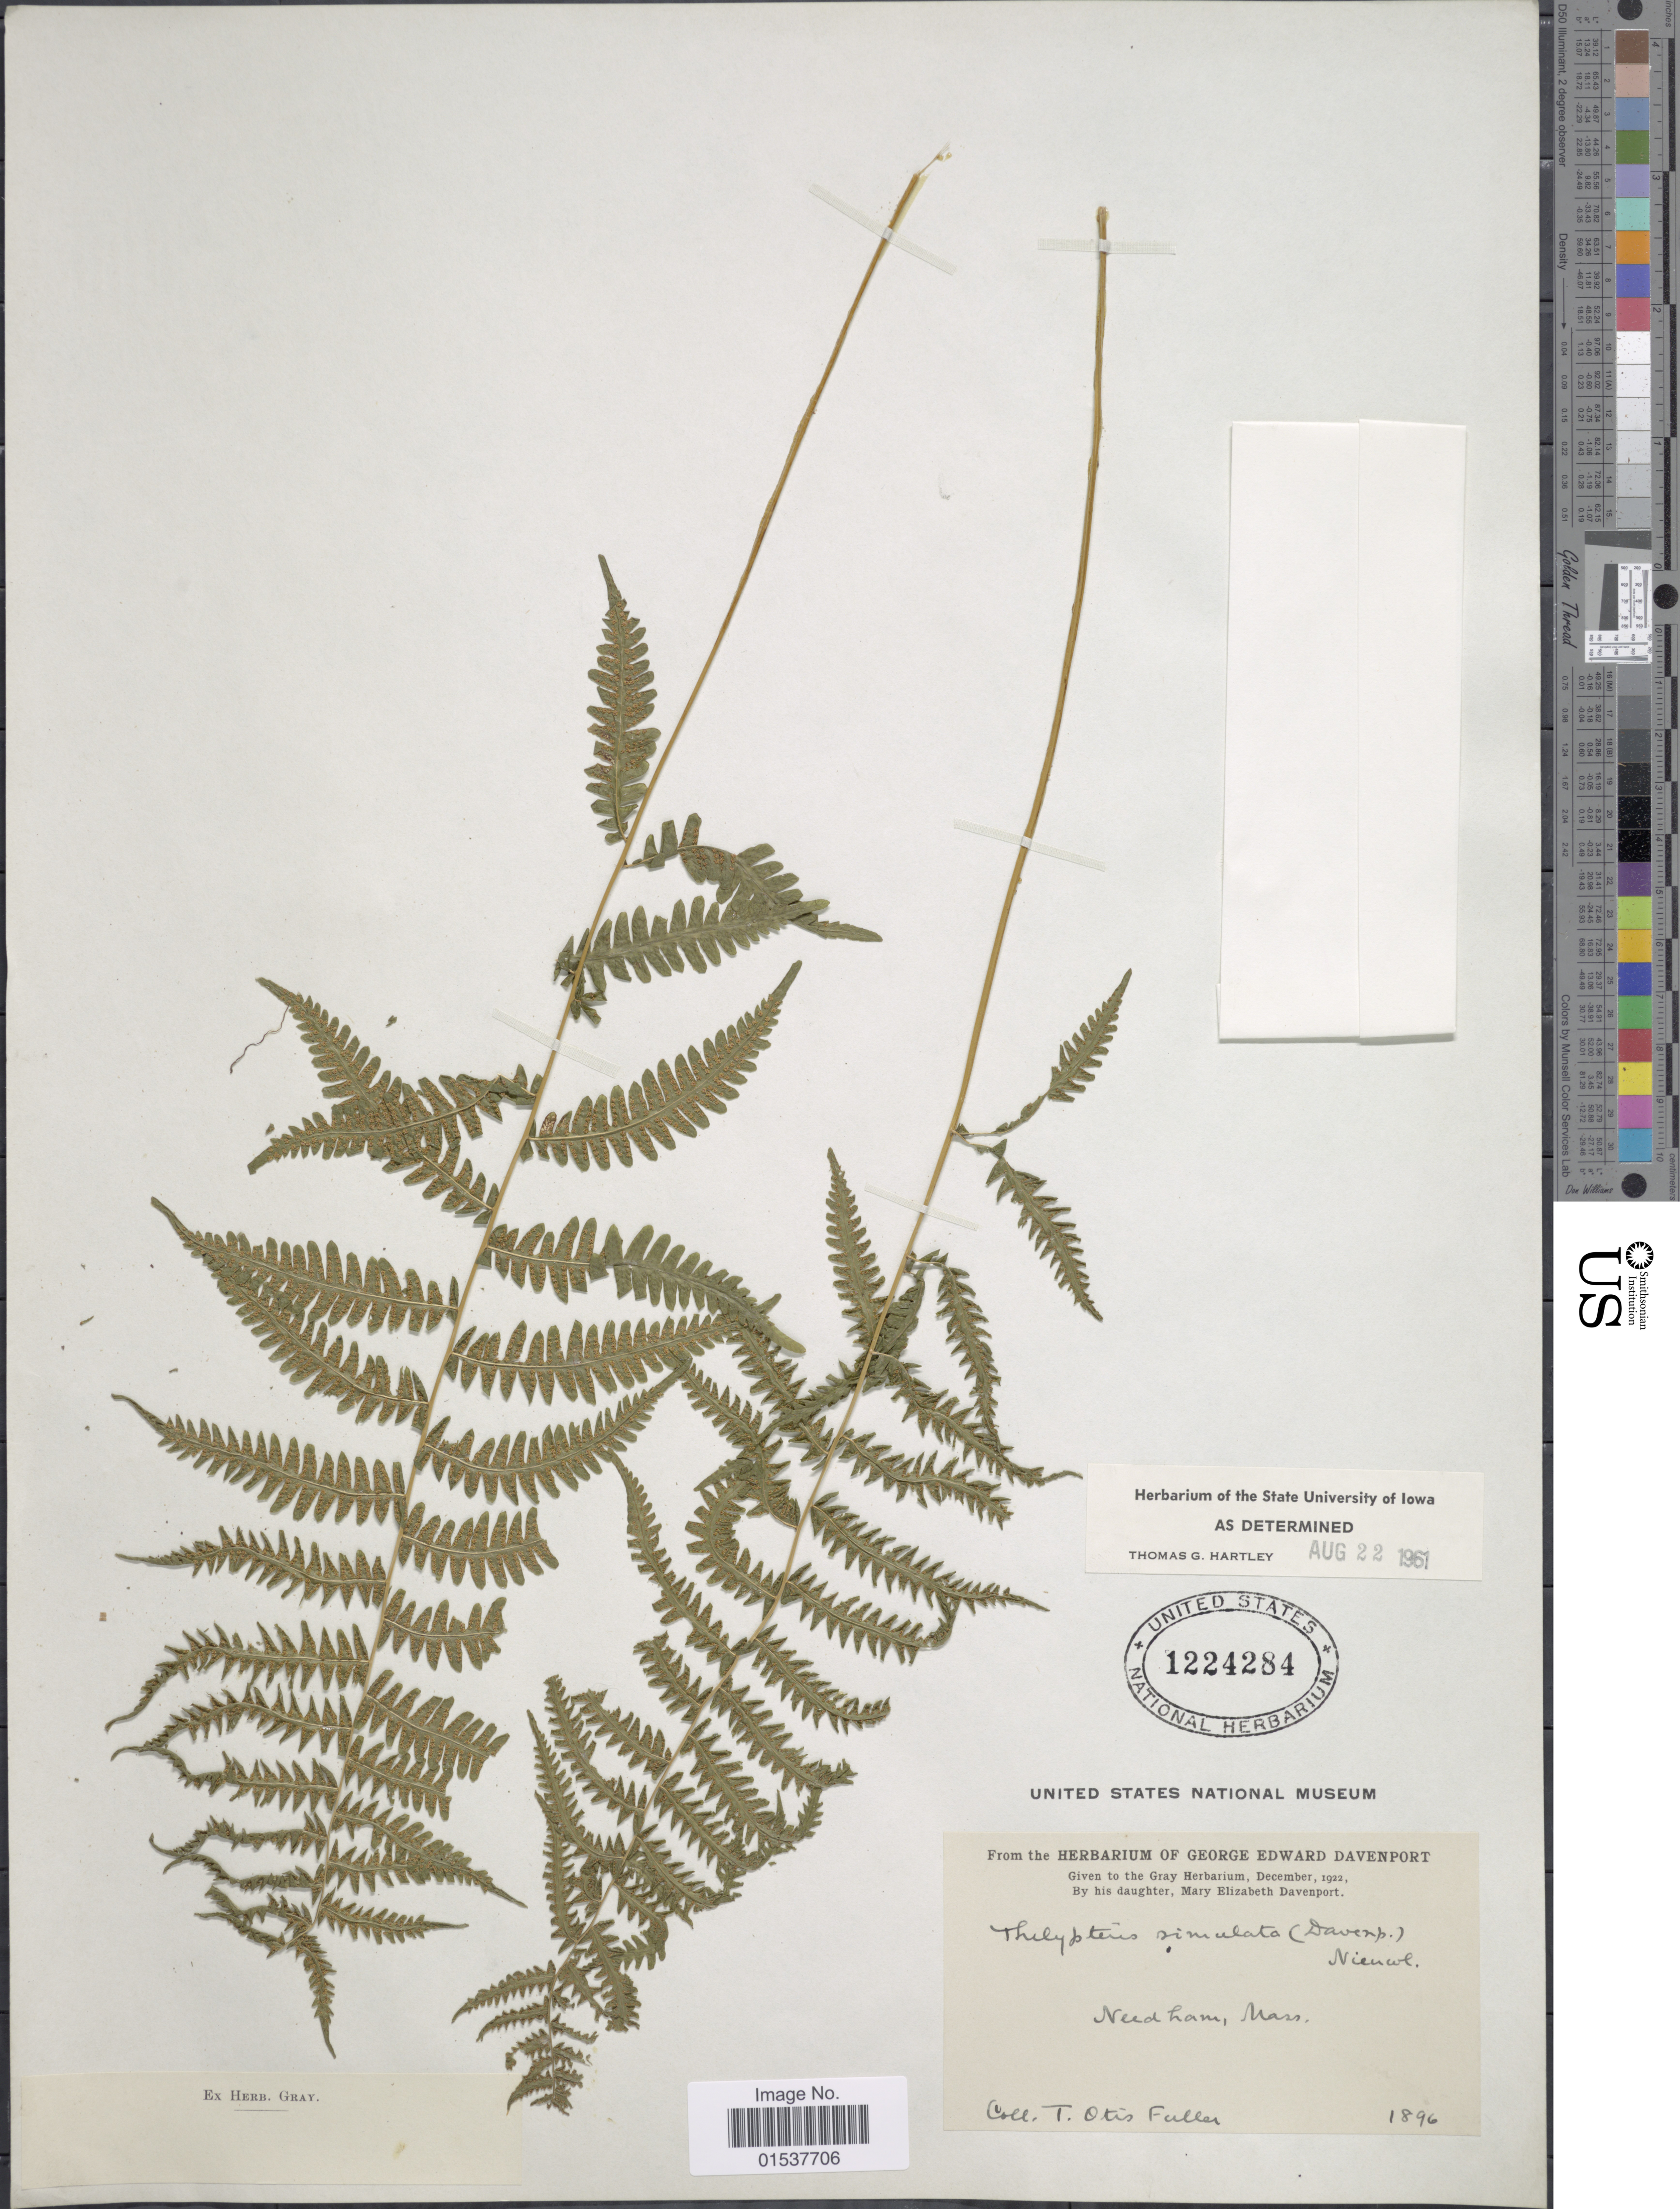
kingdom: Plantae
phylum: Tracheophyta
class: Polypodiopsida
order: Polypodiales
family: Thelypteridaceae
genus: Parathelypteris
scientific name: Parathelypteris simulata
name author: (Davenp.) Holttum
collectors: T. Fuller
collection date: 1896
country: United States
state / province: Massachusetts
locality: Needham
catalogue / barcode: US 1224284